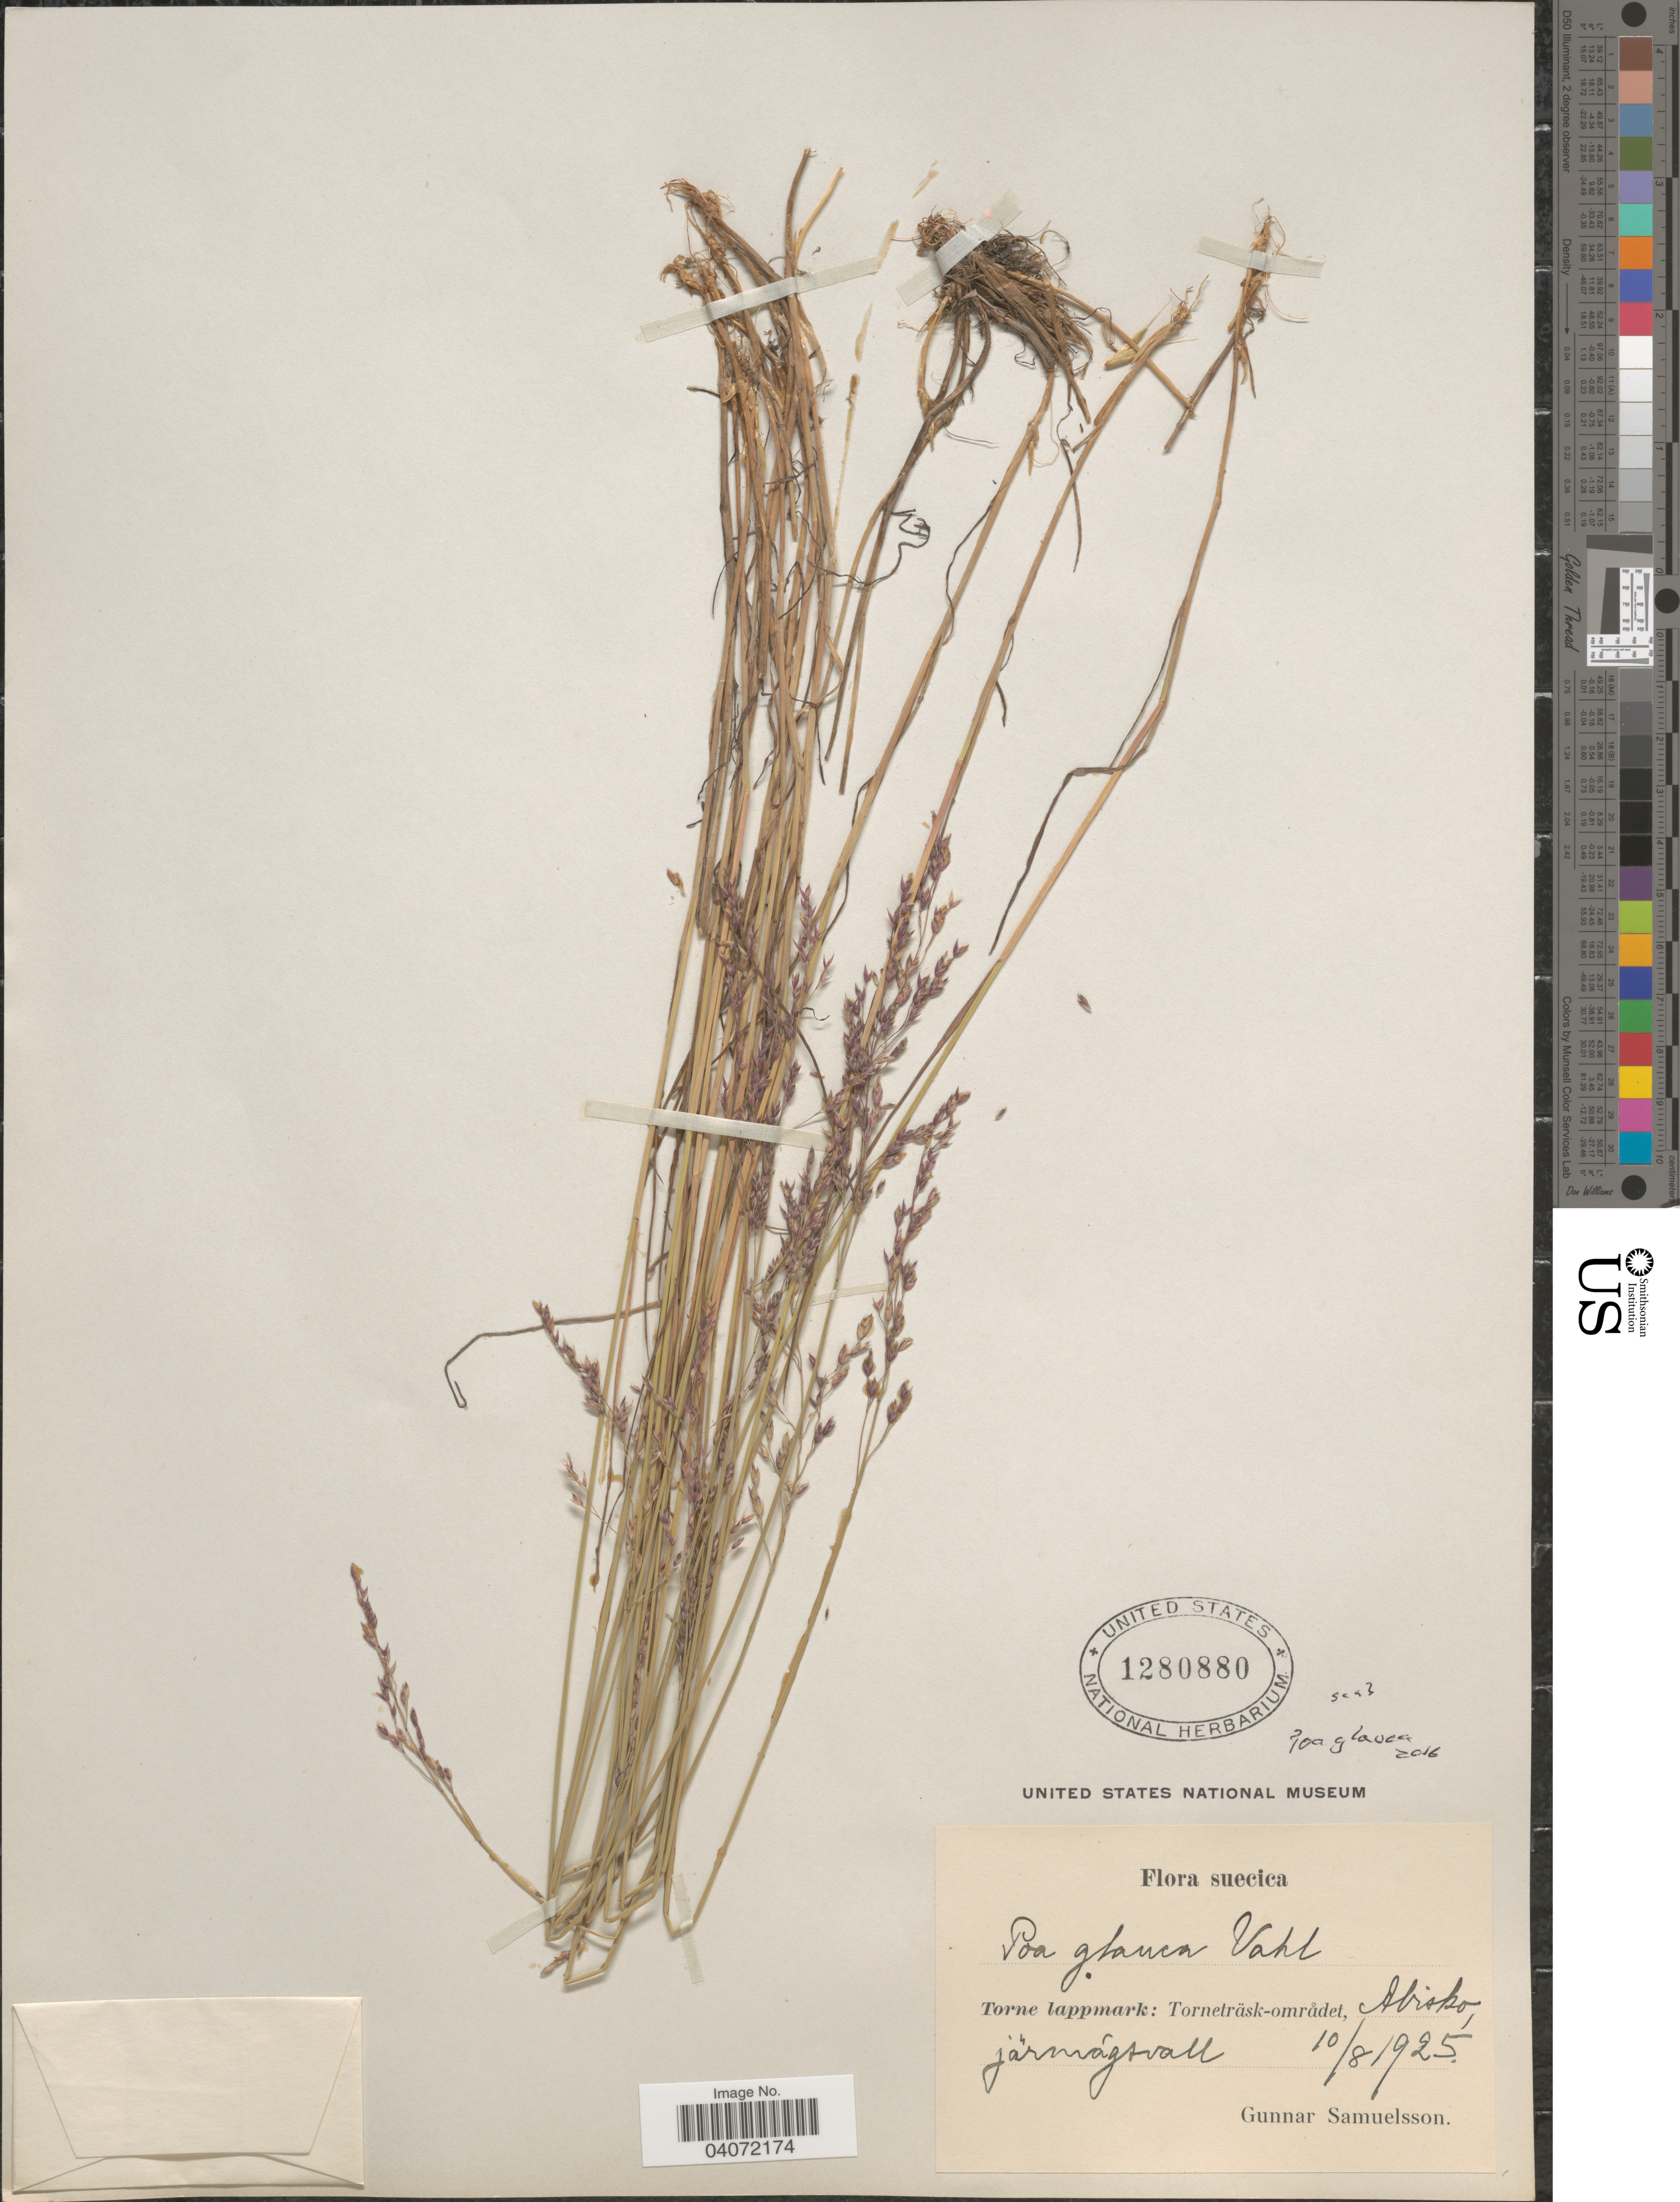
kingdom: Plantae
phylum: Tracheophyta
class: Liliopsida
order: Poales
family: Poaceae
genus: Poa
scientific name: Poa glauca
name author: Vahl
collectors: G. Samuelsson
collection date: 1925-08-10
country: Sweden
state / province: Norrbotten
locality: Suecica. Torne lappmark: Torneträsk-området, Abisko, järmagsvall.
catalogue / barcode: US 1280880